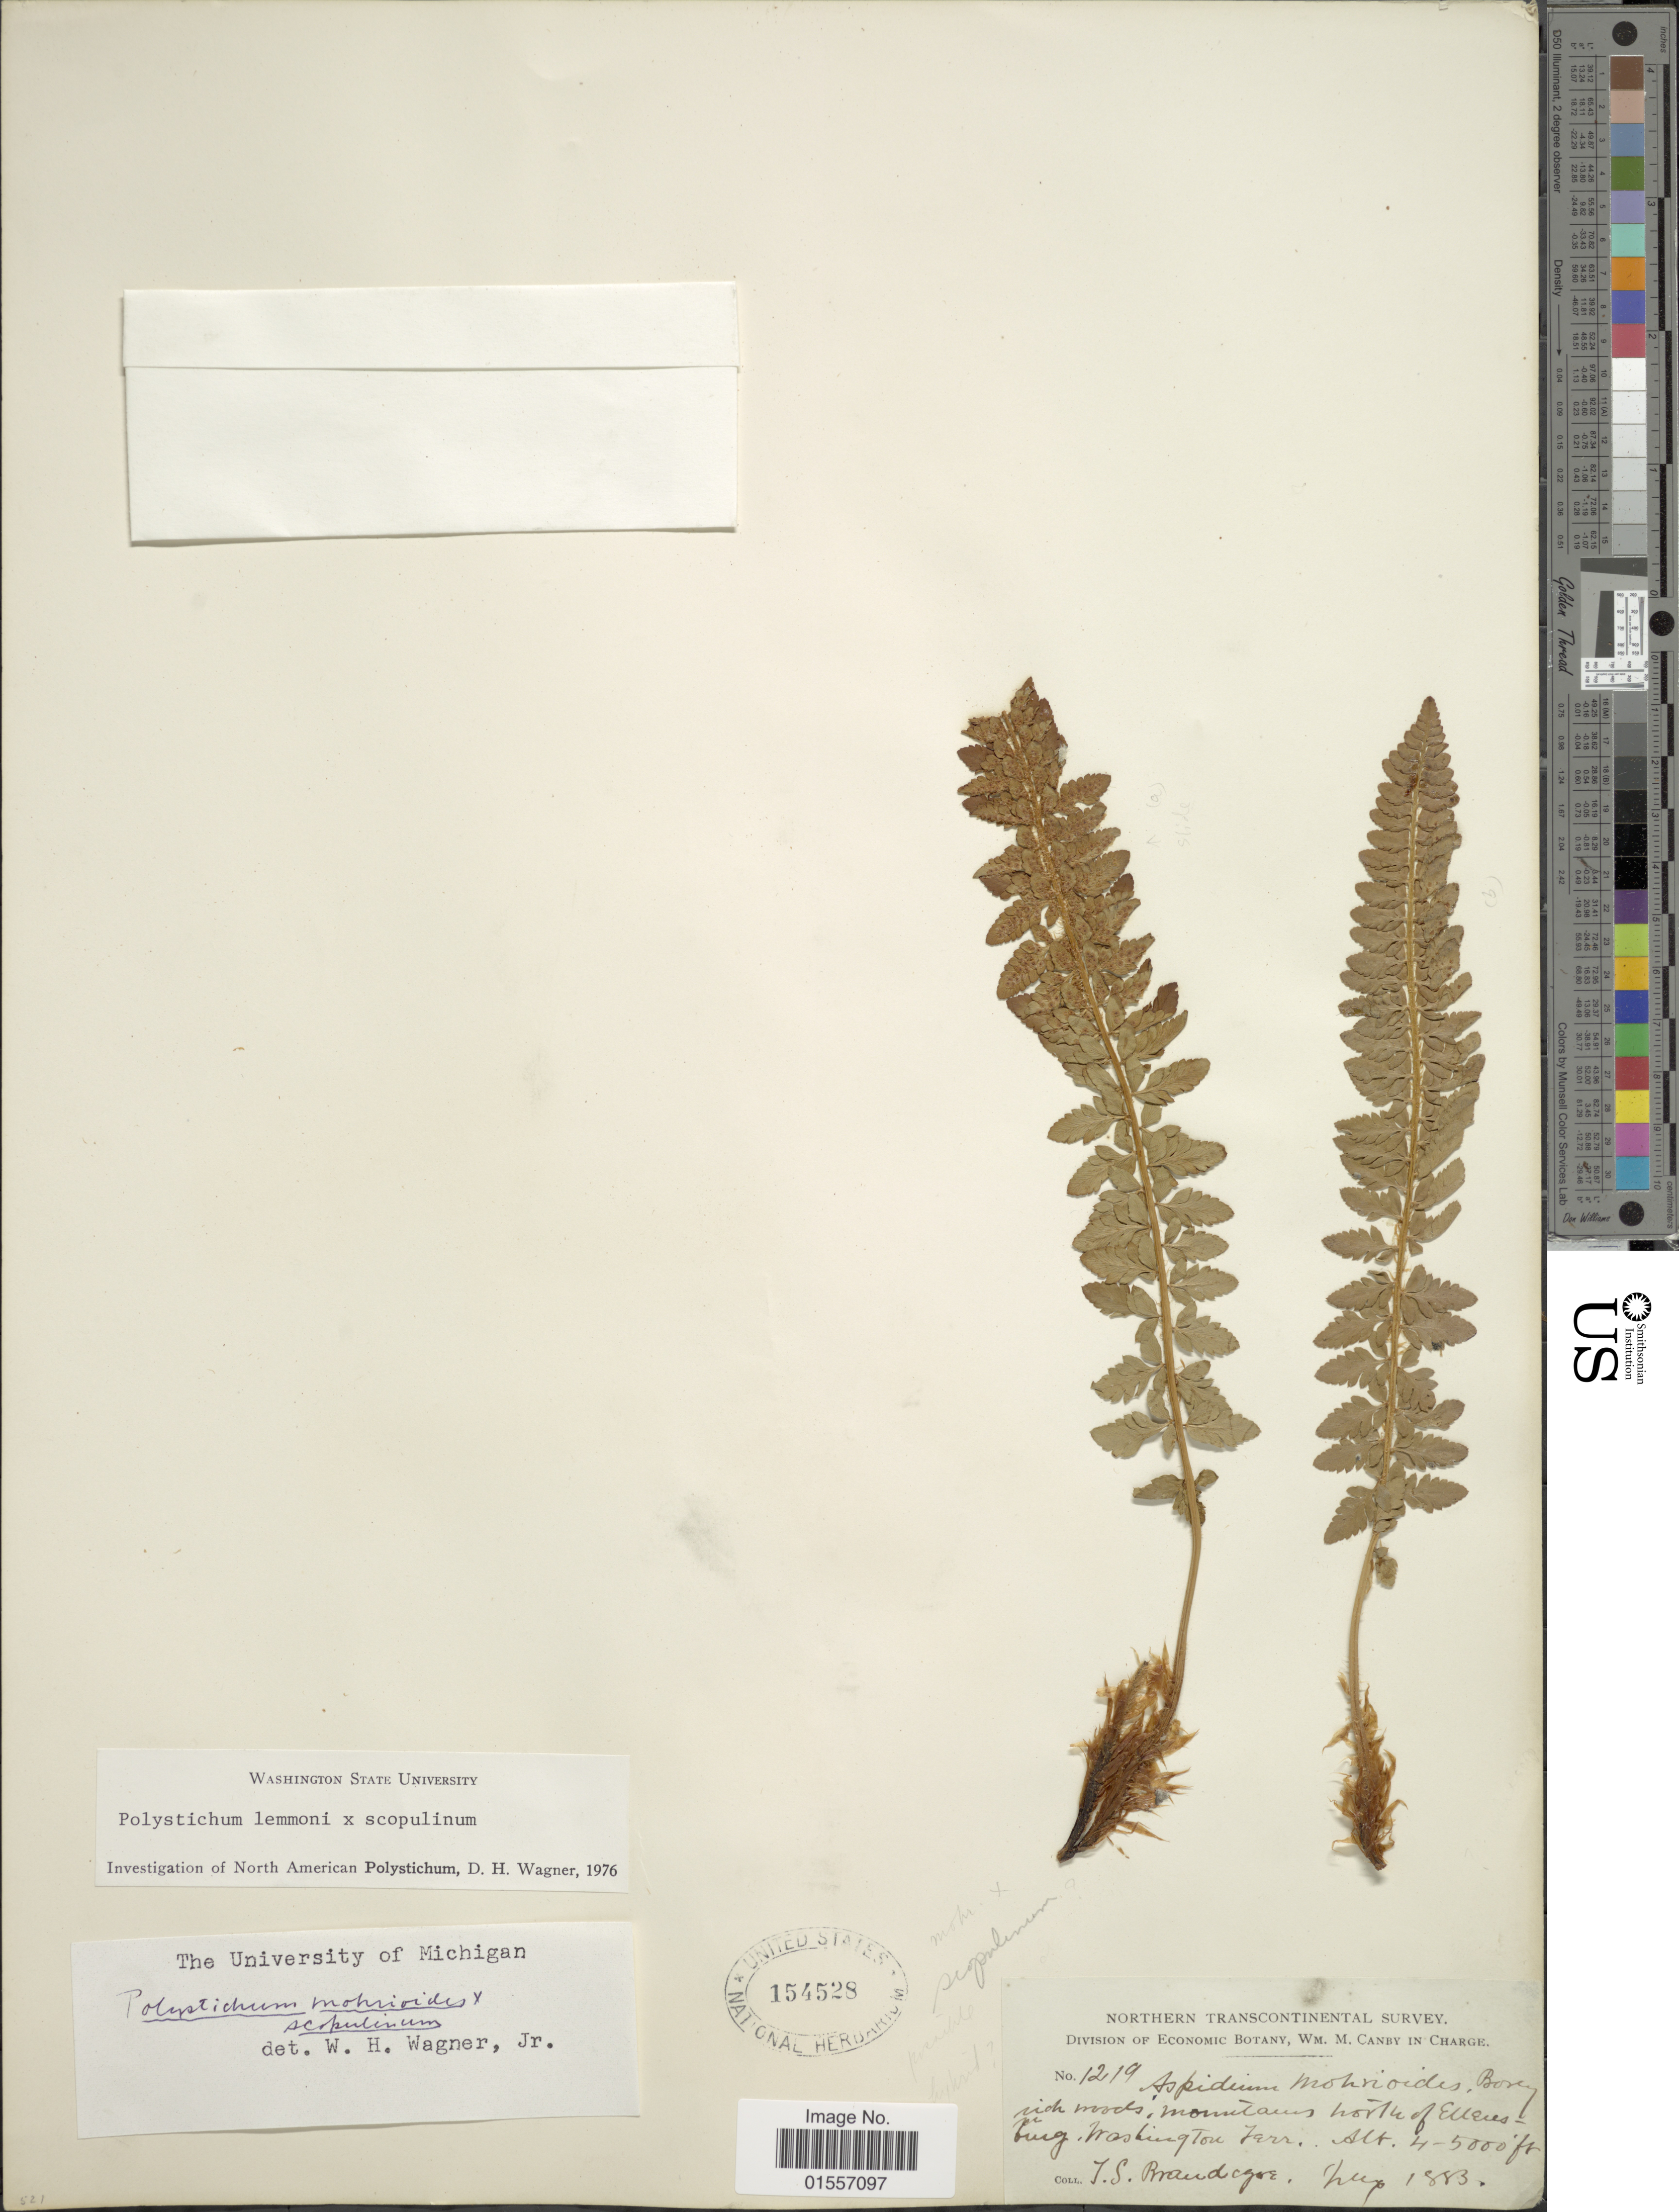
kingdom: Plantae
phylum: Tracheophyta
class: Polypodiopsida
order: Polypodiales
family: Dryopteridaceae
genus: Polystichum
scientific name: Polystichum lemmonii x P. scopulinum (D.C. Eaton) Maxon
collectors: J. S. Brandegee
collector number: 1219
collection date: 1883-09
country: United States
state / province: Washington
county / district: Kittitas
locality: Mountains north of Ellensburg, Washington Terr.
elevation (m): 1219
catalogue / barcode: US 154528